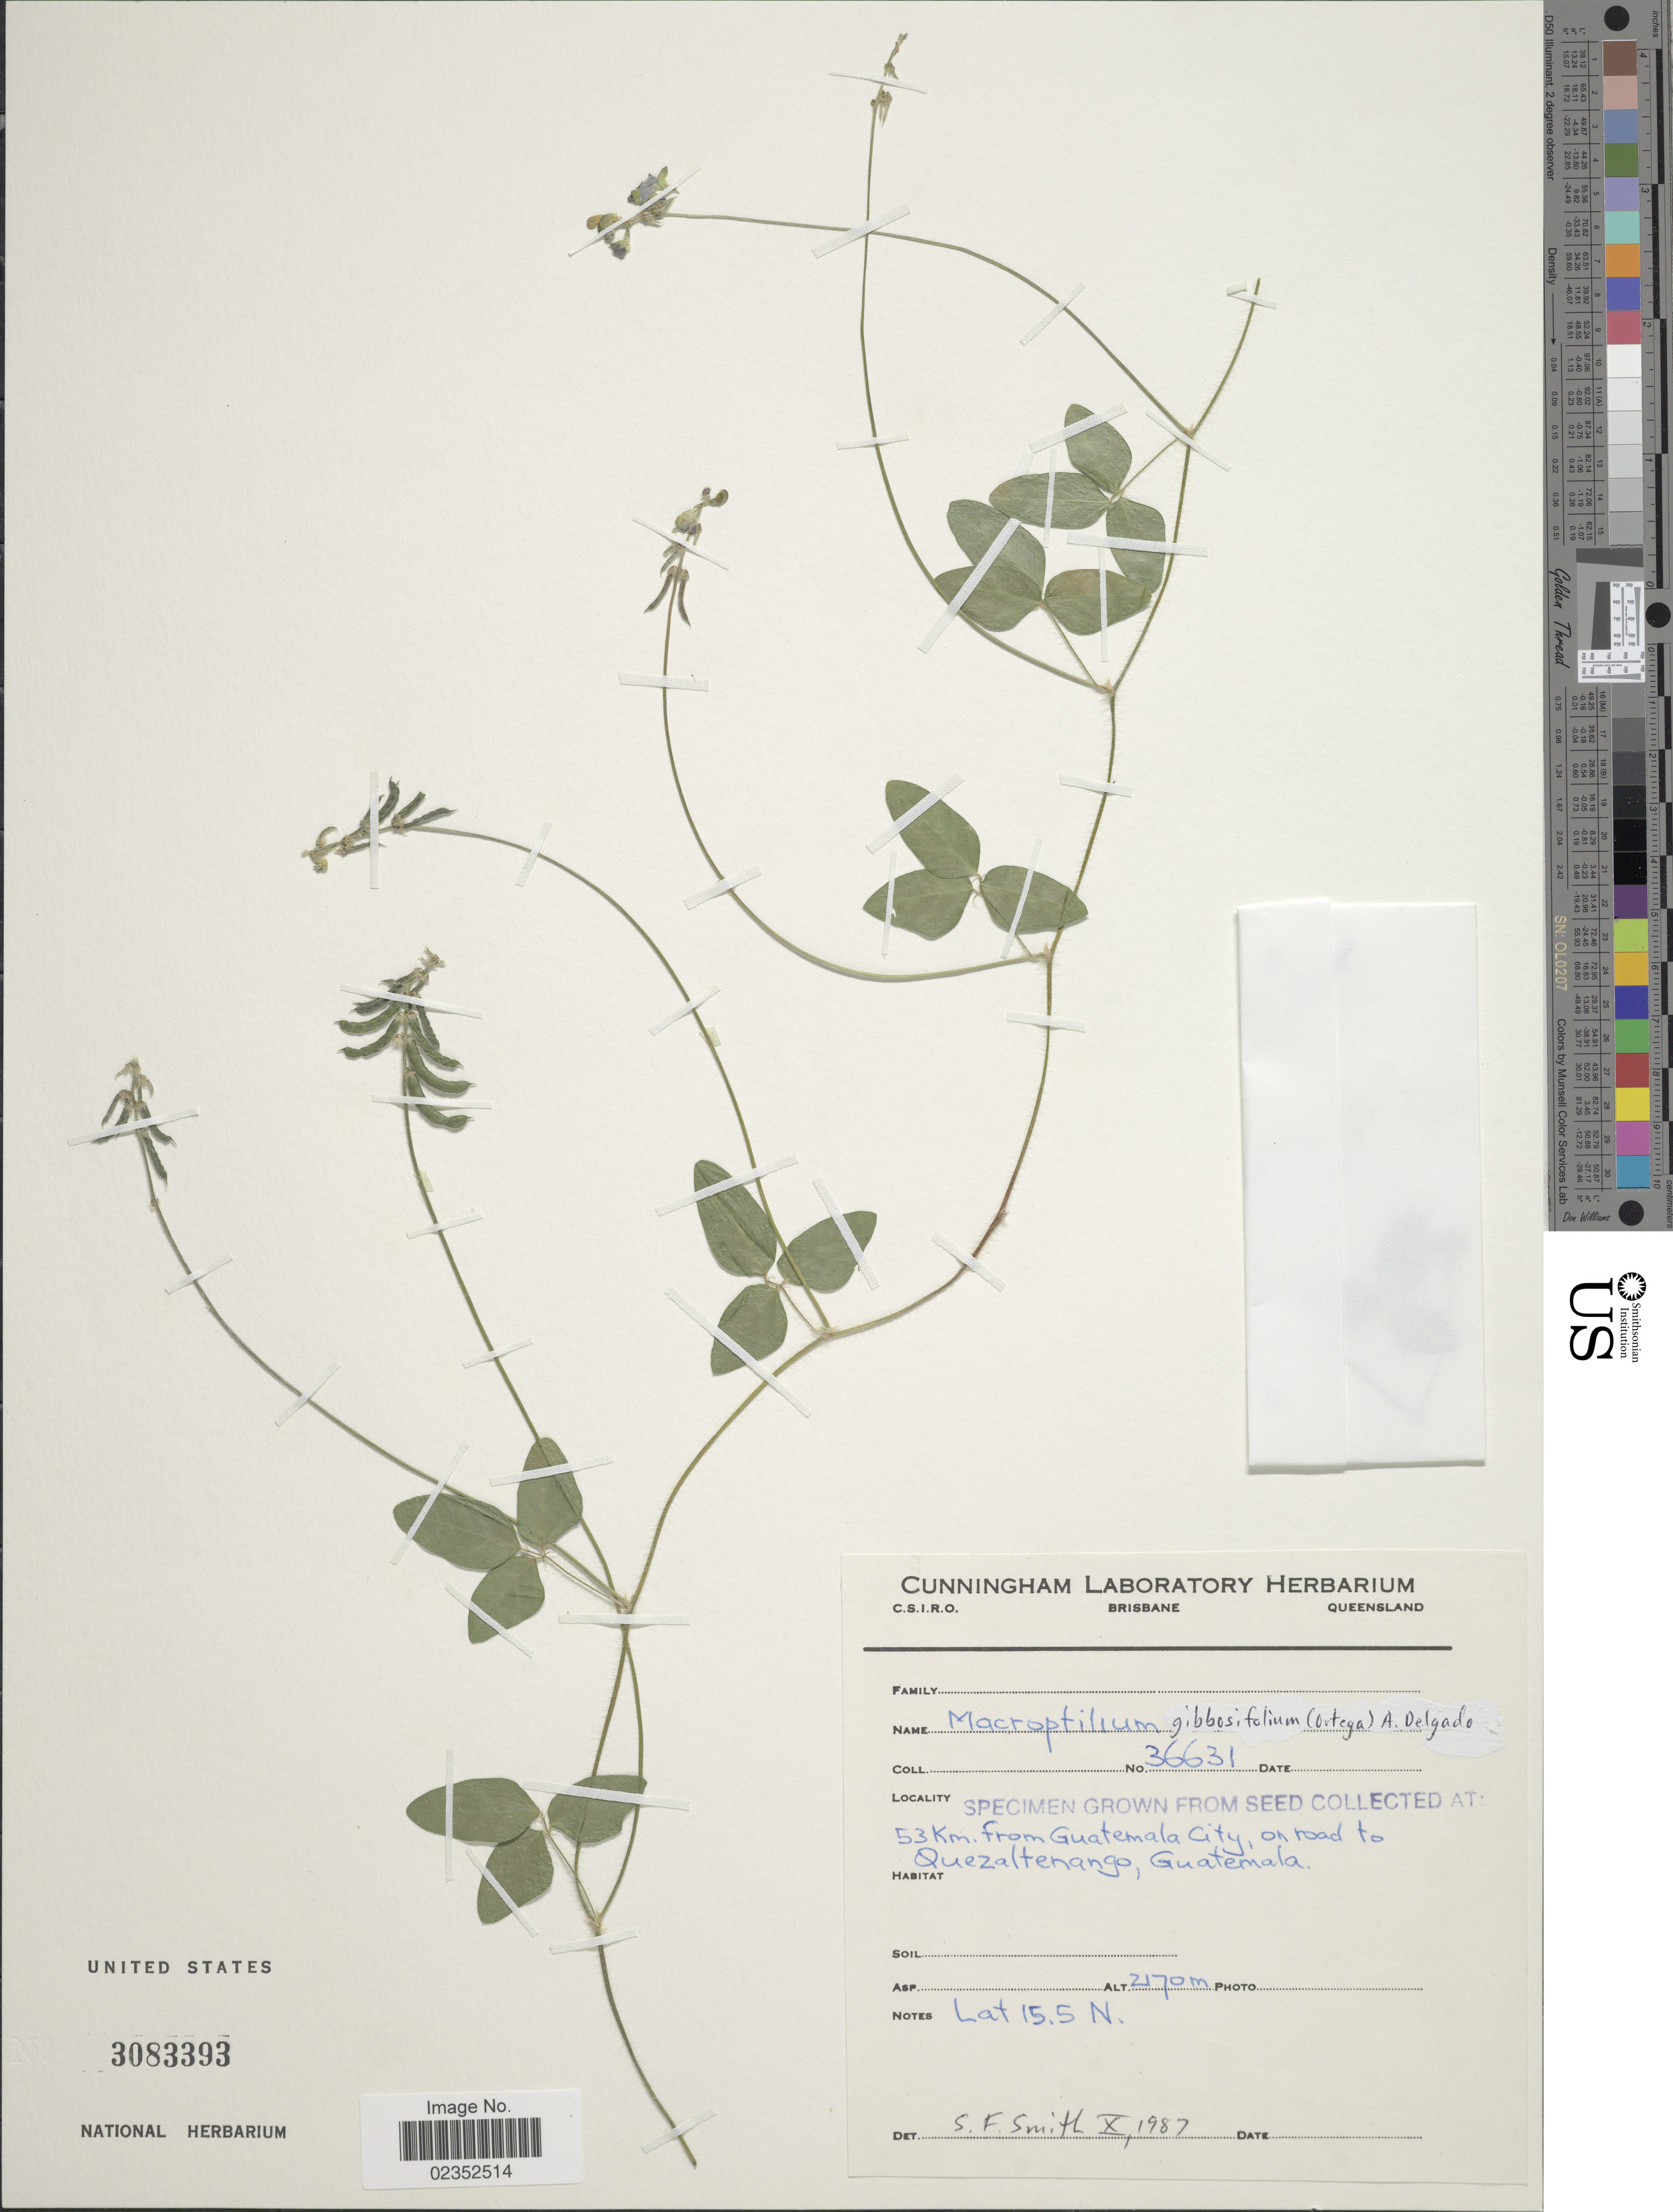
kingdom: Plantae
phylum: Tracheophyta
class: Magnoliopsida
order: Fabales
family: Fabaceae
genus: Macroptilium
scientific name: Macroptilium gibbosifolium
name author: (Ortega) A. Delgado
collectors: Ex Herb. Cunningham Laboratory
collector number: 36631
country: Guatemala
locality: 53 Km. from Gatemala City, on road to Quezaltenango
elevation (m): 2170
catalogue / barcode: US 3083393